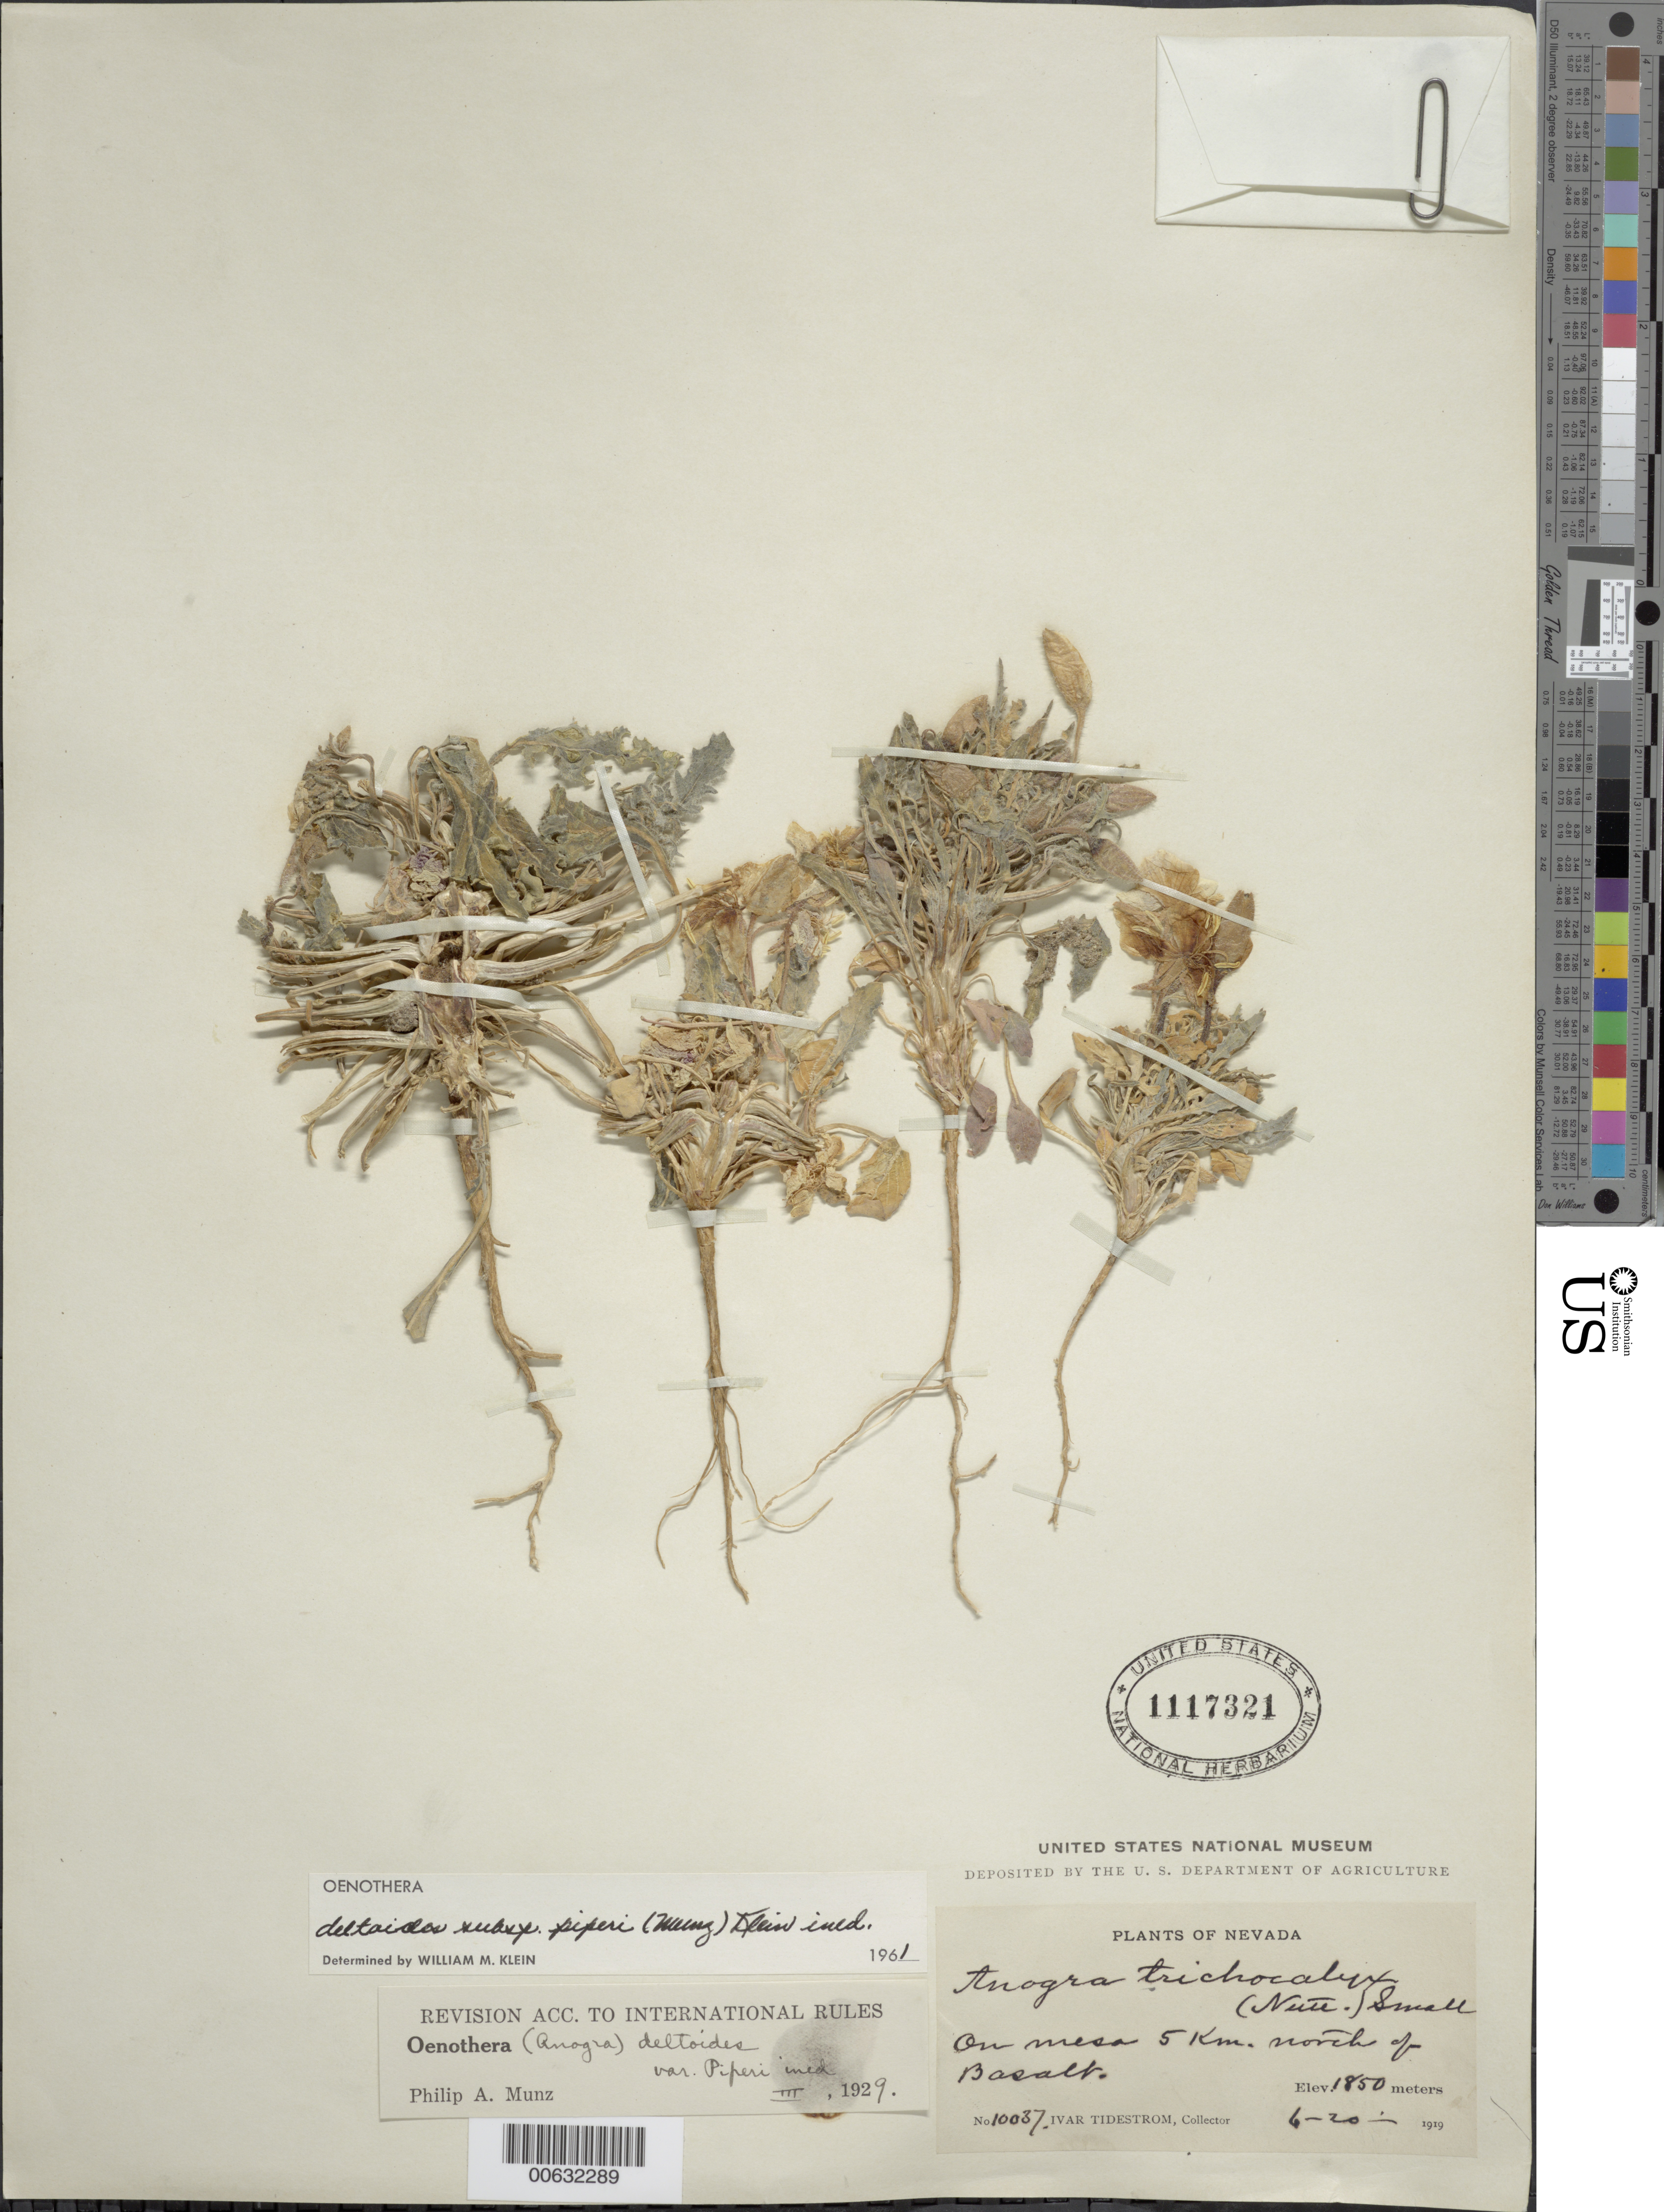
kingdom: Plantae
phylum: Tracheophyta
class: Magnoliopsida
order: Myrtales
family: Onagraceae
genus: Oenothera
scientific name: Oenothera deltoides subsp. piperi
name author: (Munz) W.M. Klein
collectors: I. F. Tidestrom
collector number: n of Basalt.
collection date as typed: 20 Jun 1919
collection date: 1919-06-20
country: United States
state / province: Nevada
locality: Basalt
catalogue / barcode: US 1117321